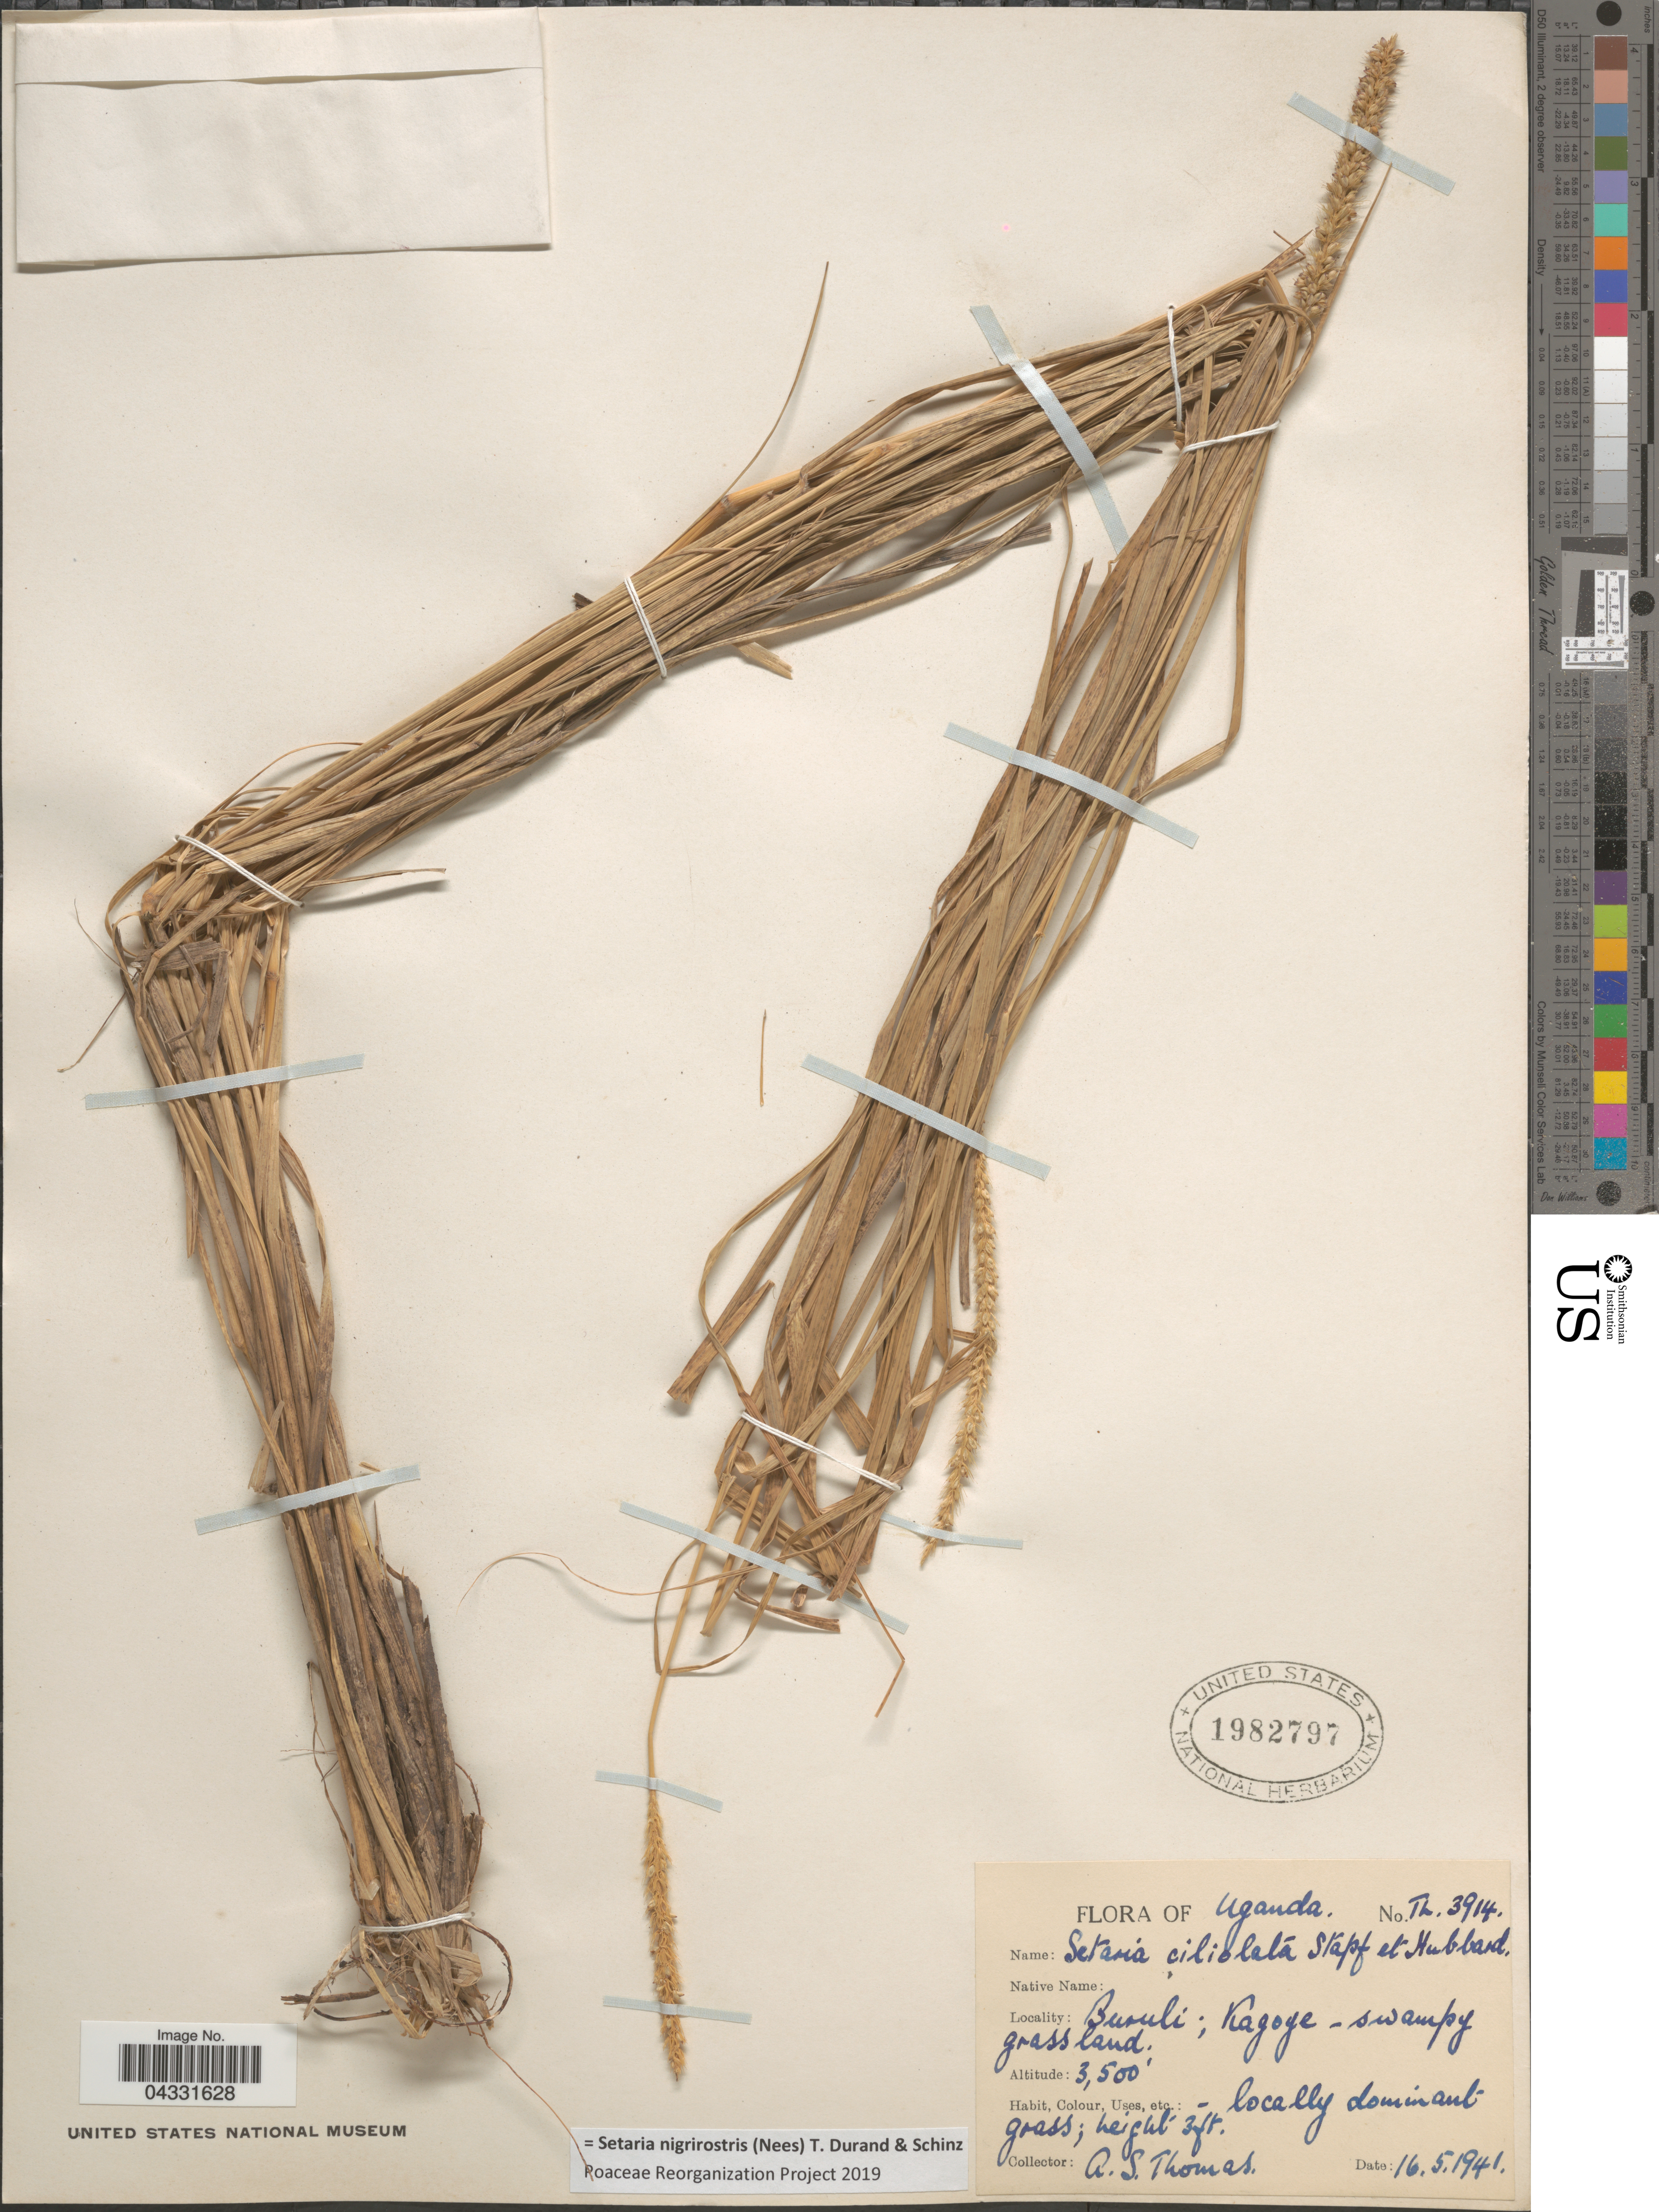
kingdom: Plantae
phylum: Tracheophyta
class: Liliopsida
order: Poales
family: Poaceae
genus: Setaria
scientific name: Setaria nigrirostris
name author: (Nees) Durand & Schinz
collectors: A. Thomas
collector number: Th.3914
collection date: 1941-05-16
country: Uganda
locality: Buruli; Kagoye - swampy grassland.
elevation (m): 1067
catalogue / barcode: US 1982797